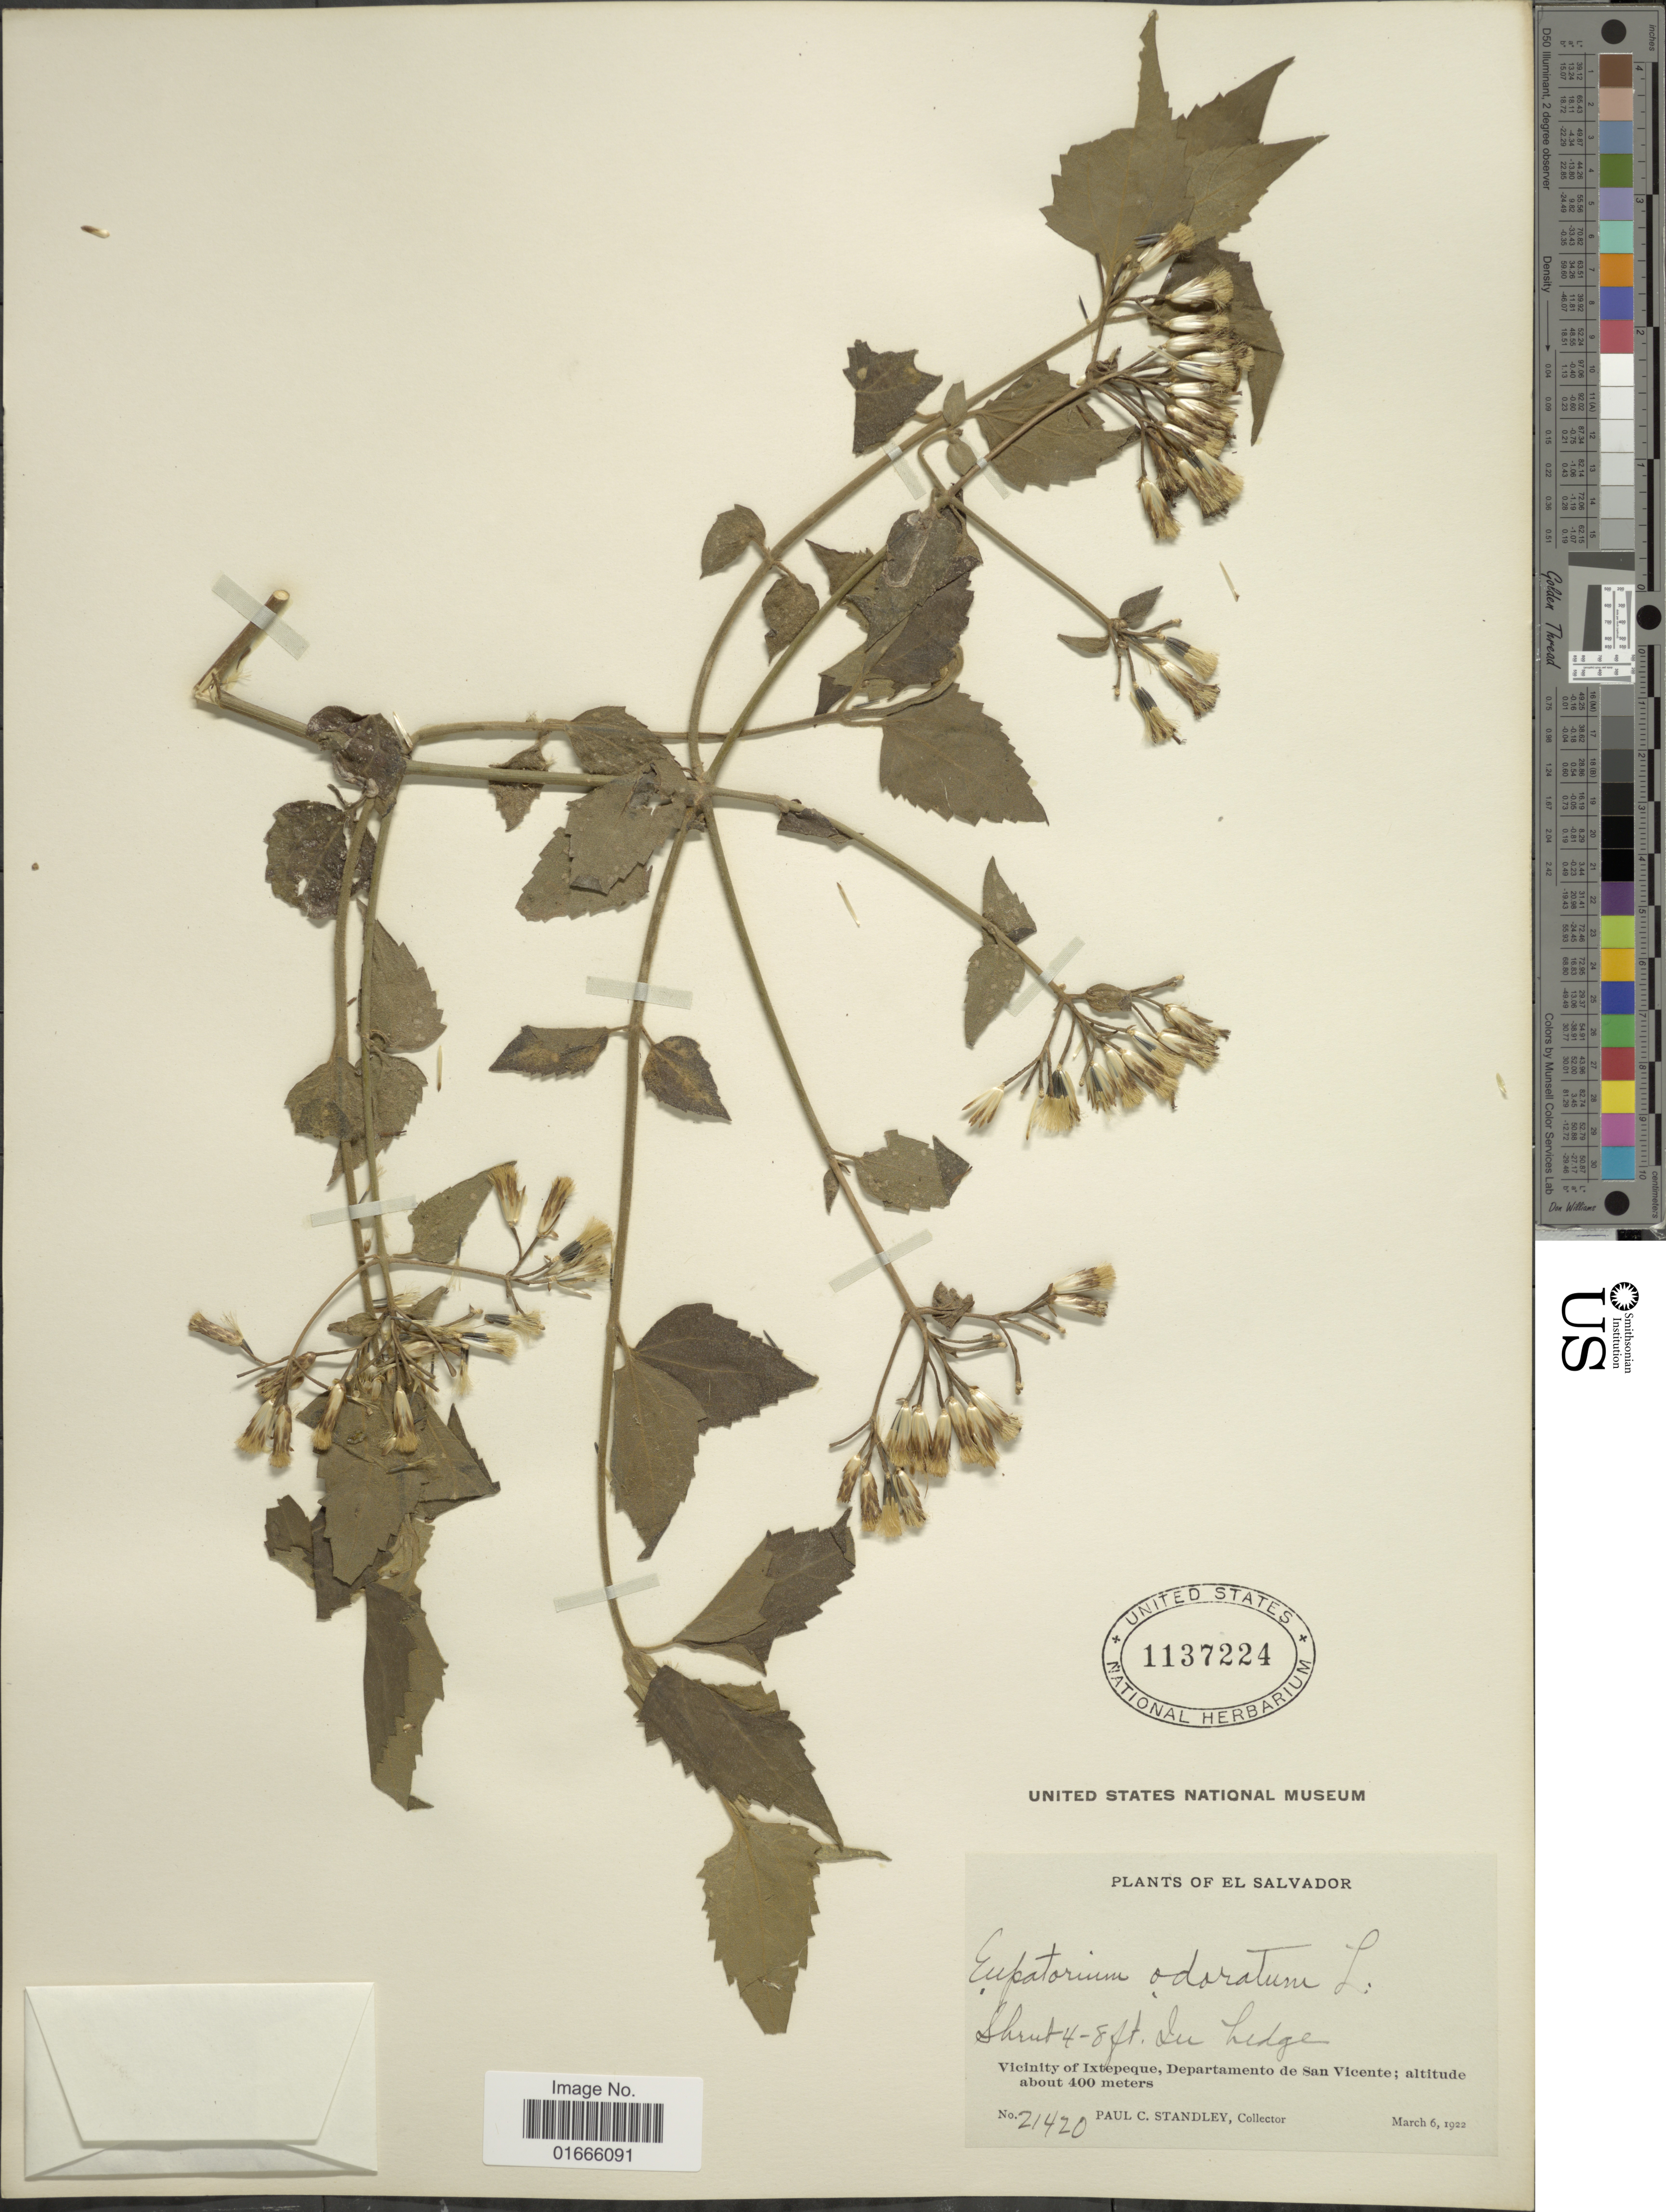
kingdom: Plantae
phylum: Tracheophyta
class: Magnoliopsida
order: Asterales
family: Asteraceae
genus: Chromolaena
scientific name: Chromolaena odorata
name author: (L.) R.M. King & H. Rob.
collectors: P. C. Standley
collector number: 21420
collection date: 1922-03-06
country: El Salvador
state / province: San Vincente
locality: Vicinity of Ixtepeque, Departamento de San Vicente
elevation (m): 400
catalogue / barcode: US 1137224